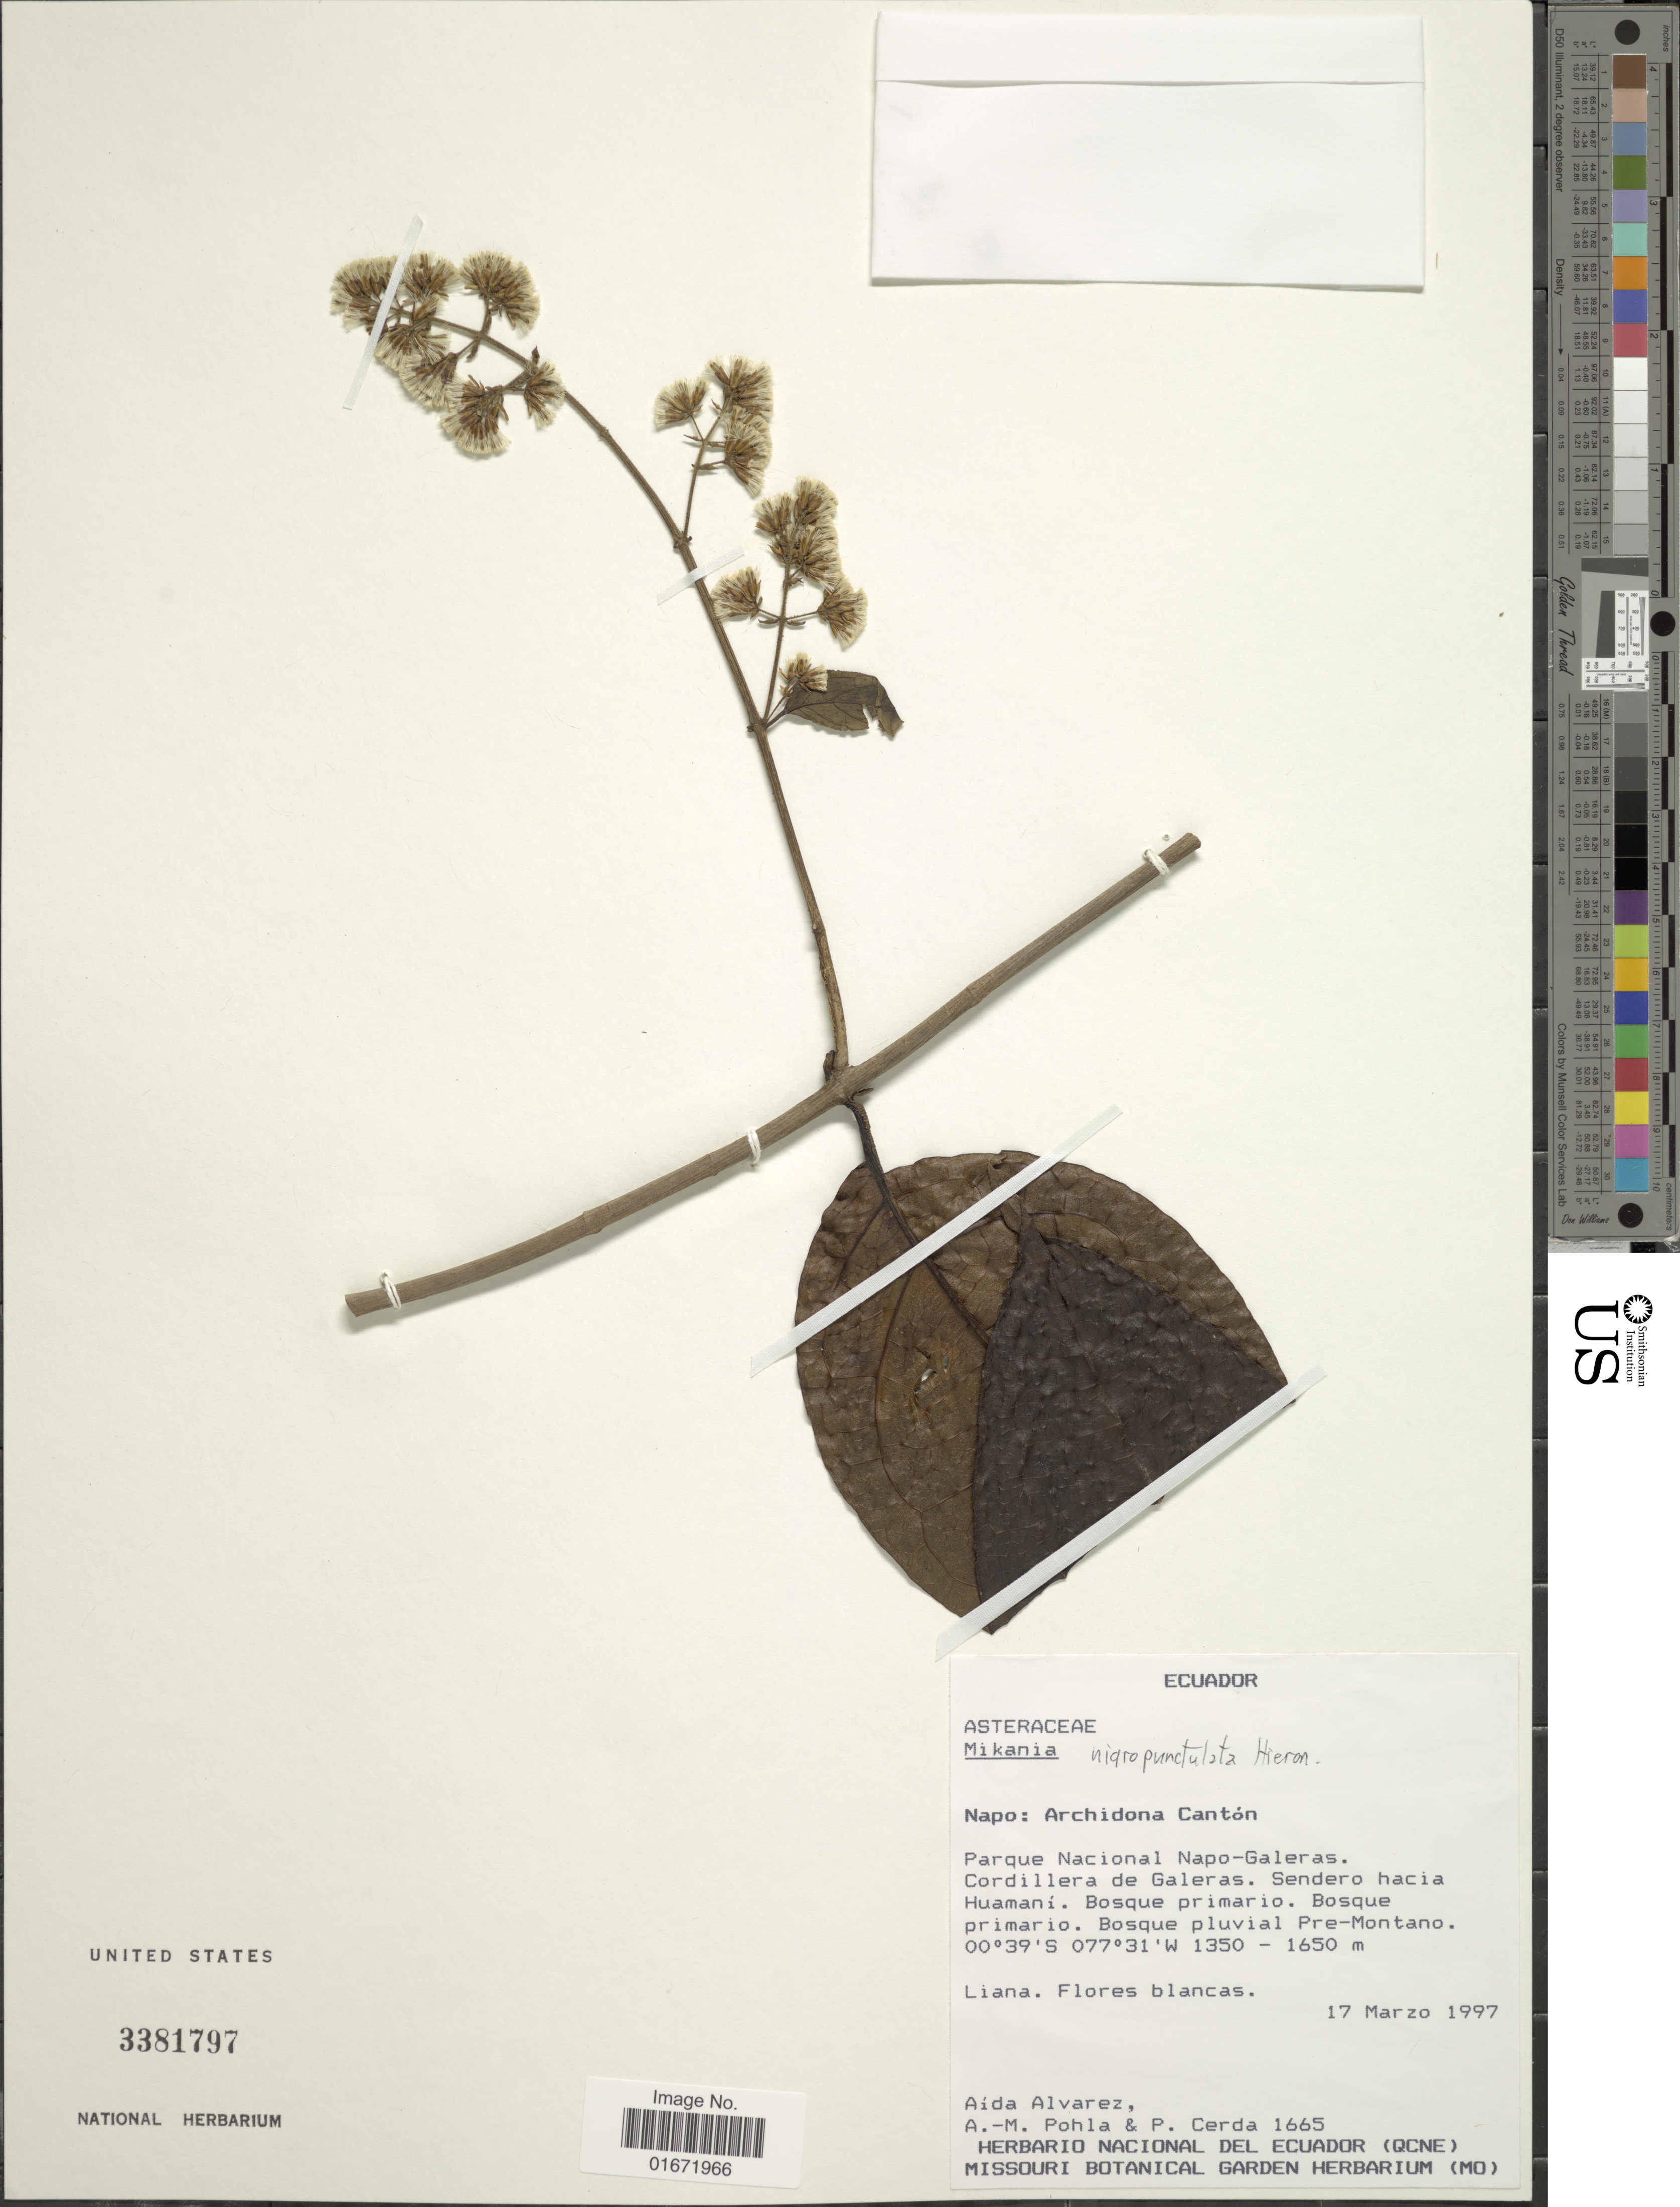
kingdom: Plantae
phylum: Tracheophyta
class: Magnoliopsida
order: Asterales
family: Asteraceae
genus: Mikania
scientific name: Mikania nigropunctulata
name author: Hieron.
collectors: A. Alvarez, A. Pohla & P. Cerda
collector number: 1665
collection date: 1997-03-17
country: Ecuador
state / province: Napo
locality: Napo: Archidona Cantón. Parque Nacional Napo-Galeras. Cordillera de Galeras. Sendero hacia Huamani.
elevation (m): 1350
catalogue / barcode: US 3381797